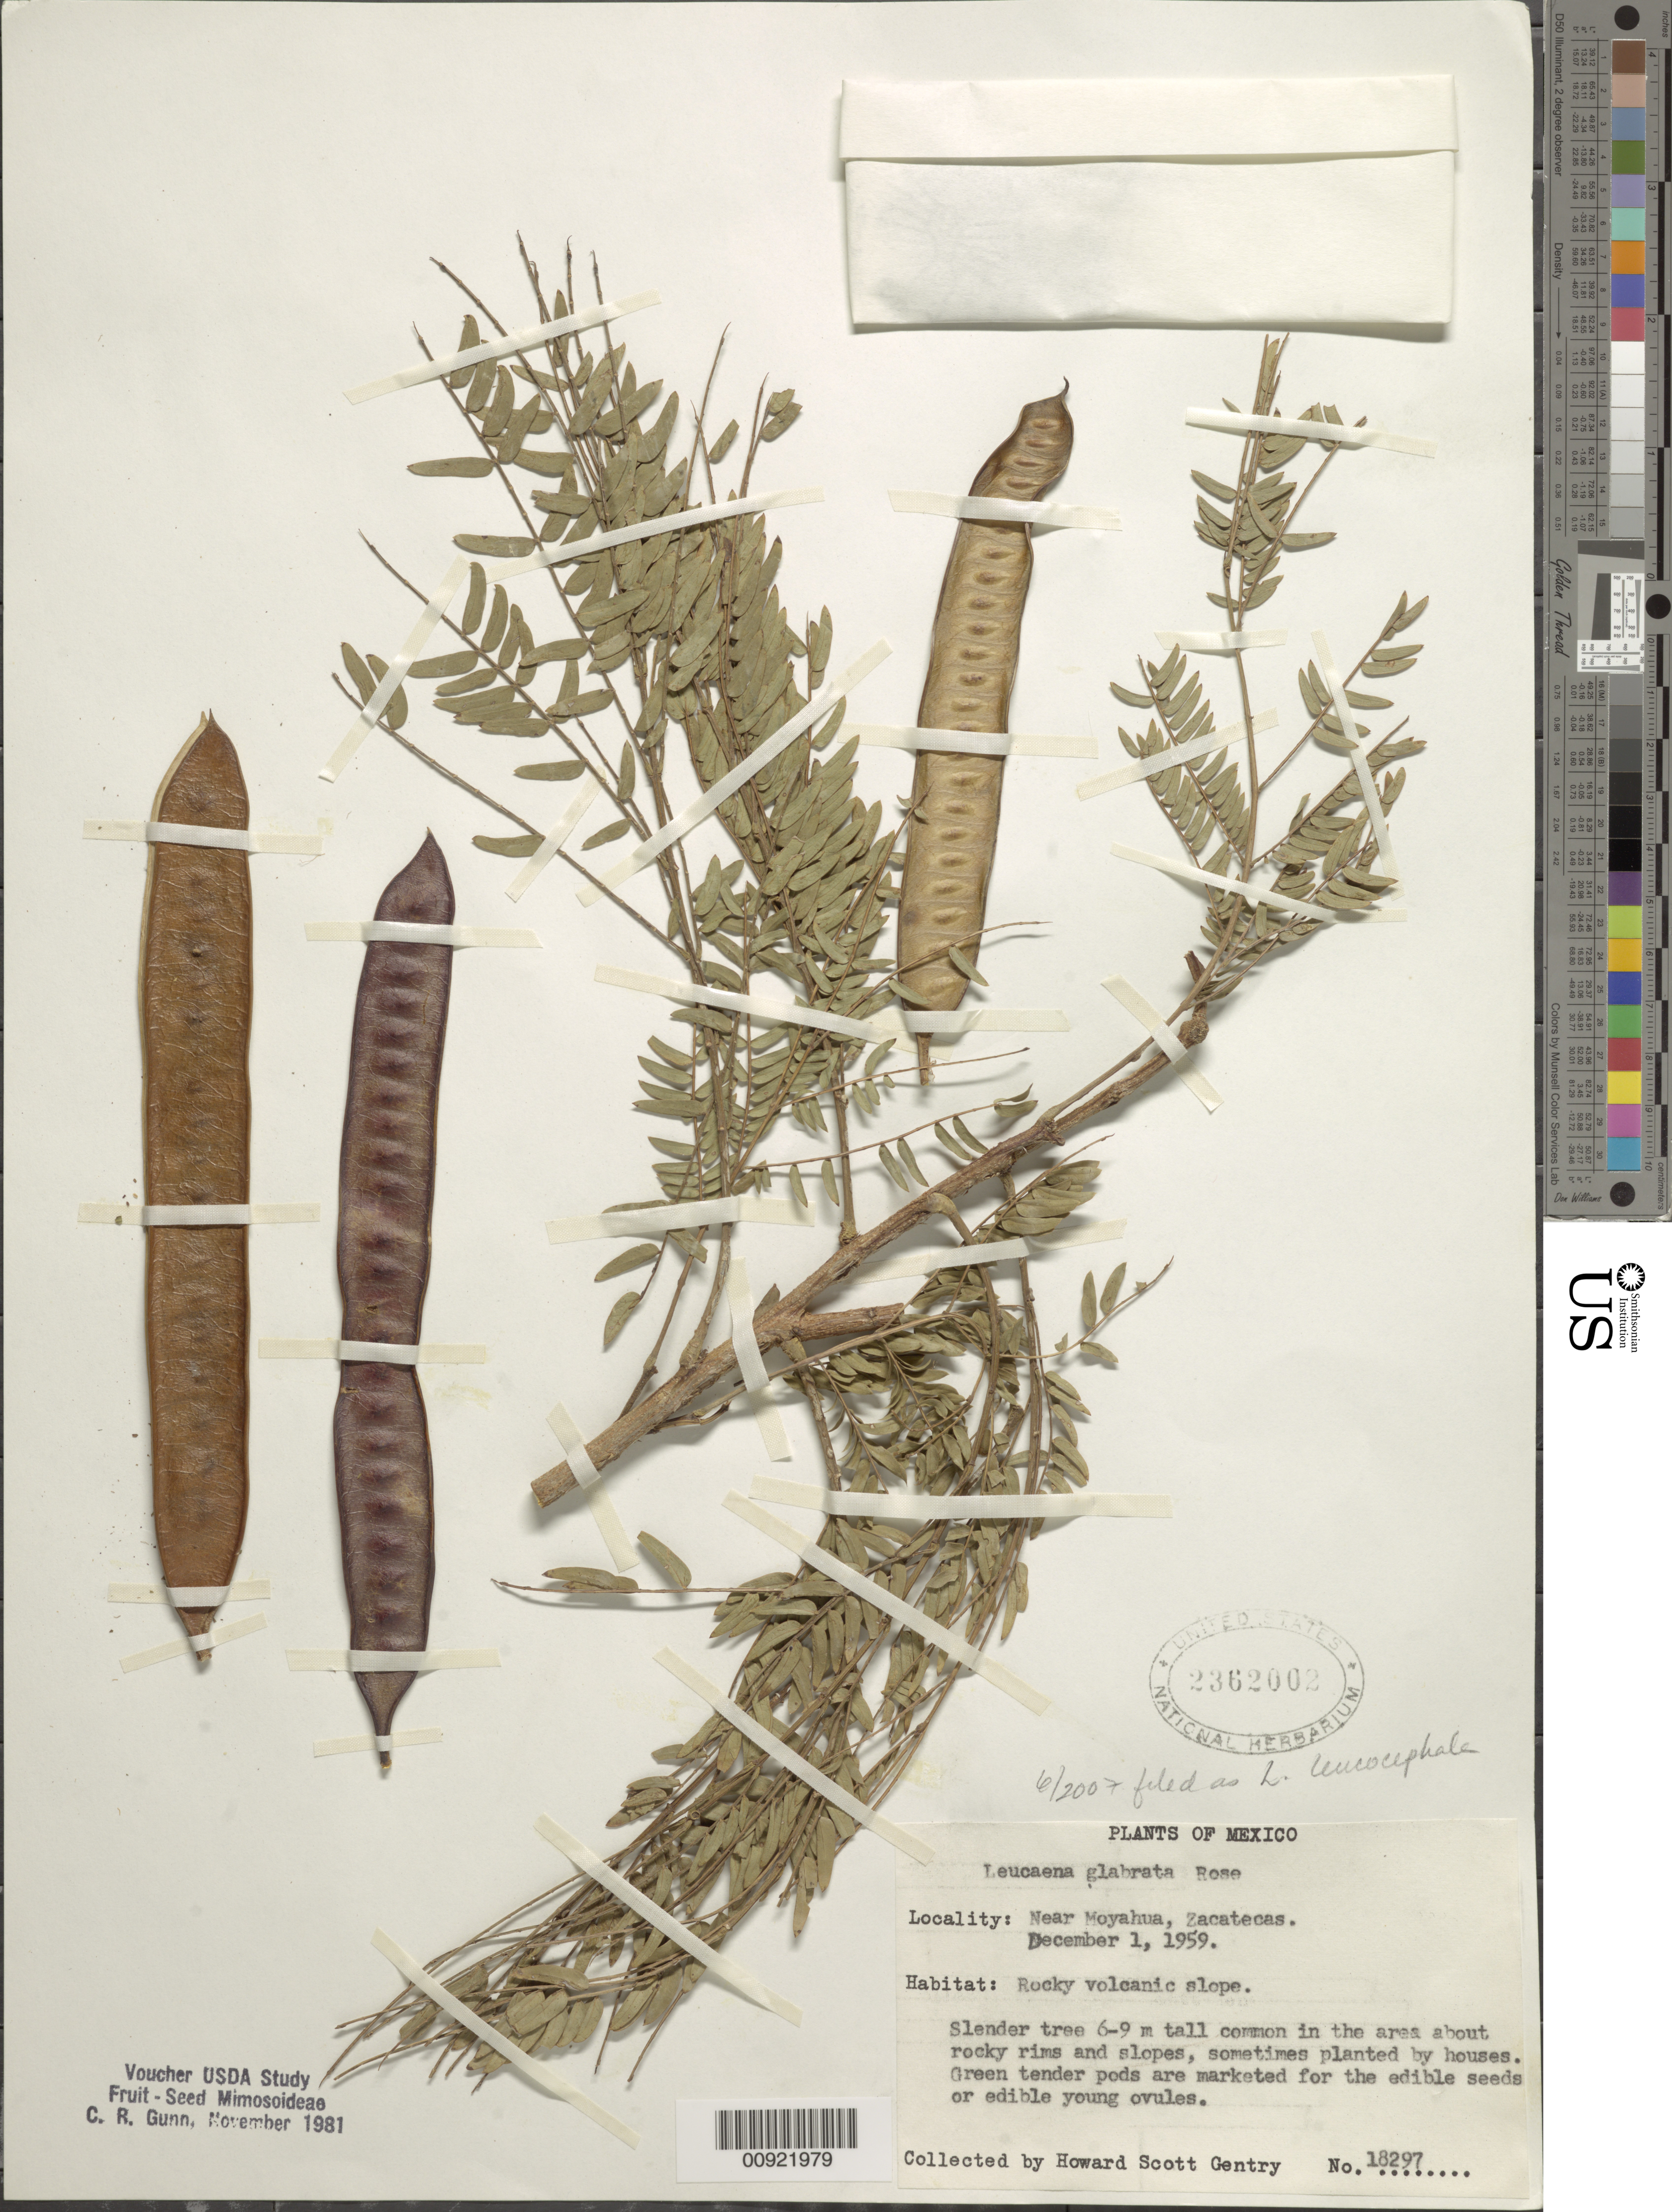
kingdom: Plantae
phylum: Tracheophyta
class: Magnoliopsida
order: Fabales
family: Fabaceae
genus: Leucaena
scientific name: Leucaena leucocephala subsp. leucocephala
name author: (Lam.) de Wit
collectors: H. S. Gentry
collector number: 18297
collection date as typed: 01 Dec 1959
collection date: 1959-12-01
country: Mexico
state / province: Zacatecas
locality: Near Moyahua, Zacatecas.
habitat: Rocky volcanic slope. About rocky rims and slopes, sometimes planted by houses.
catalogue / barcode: US 2362002